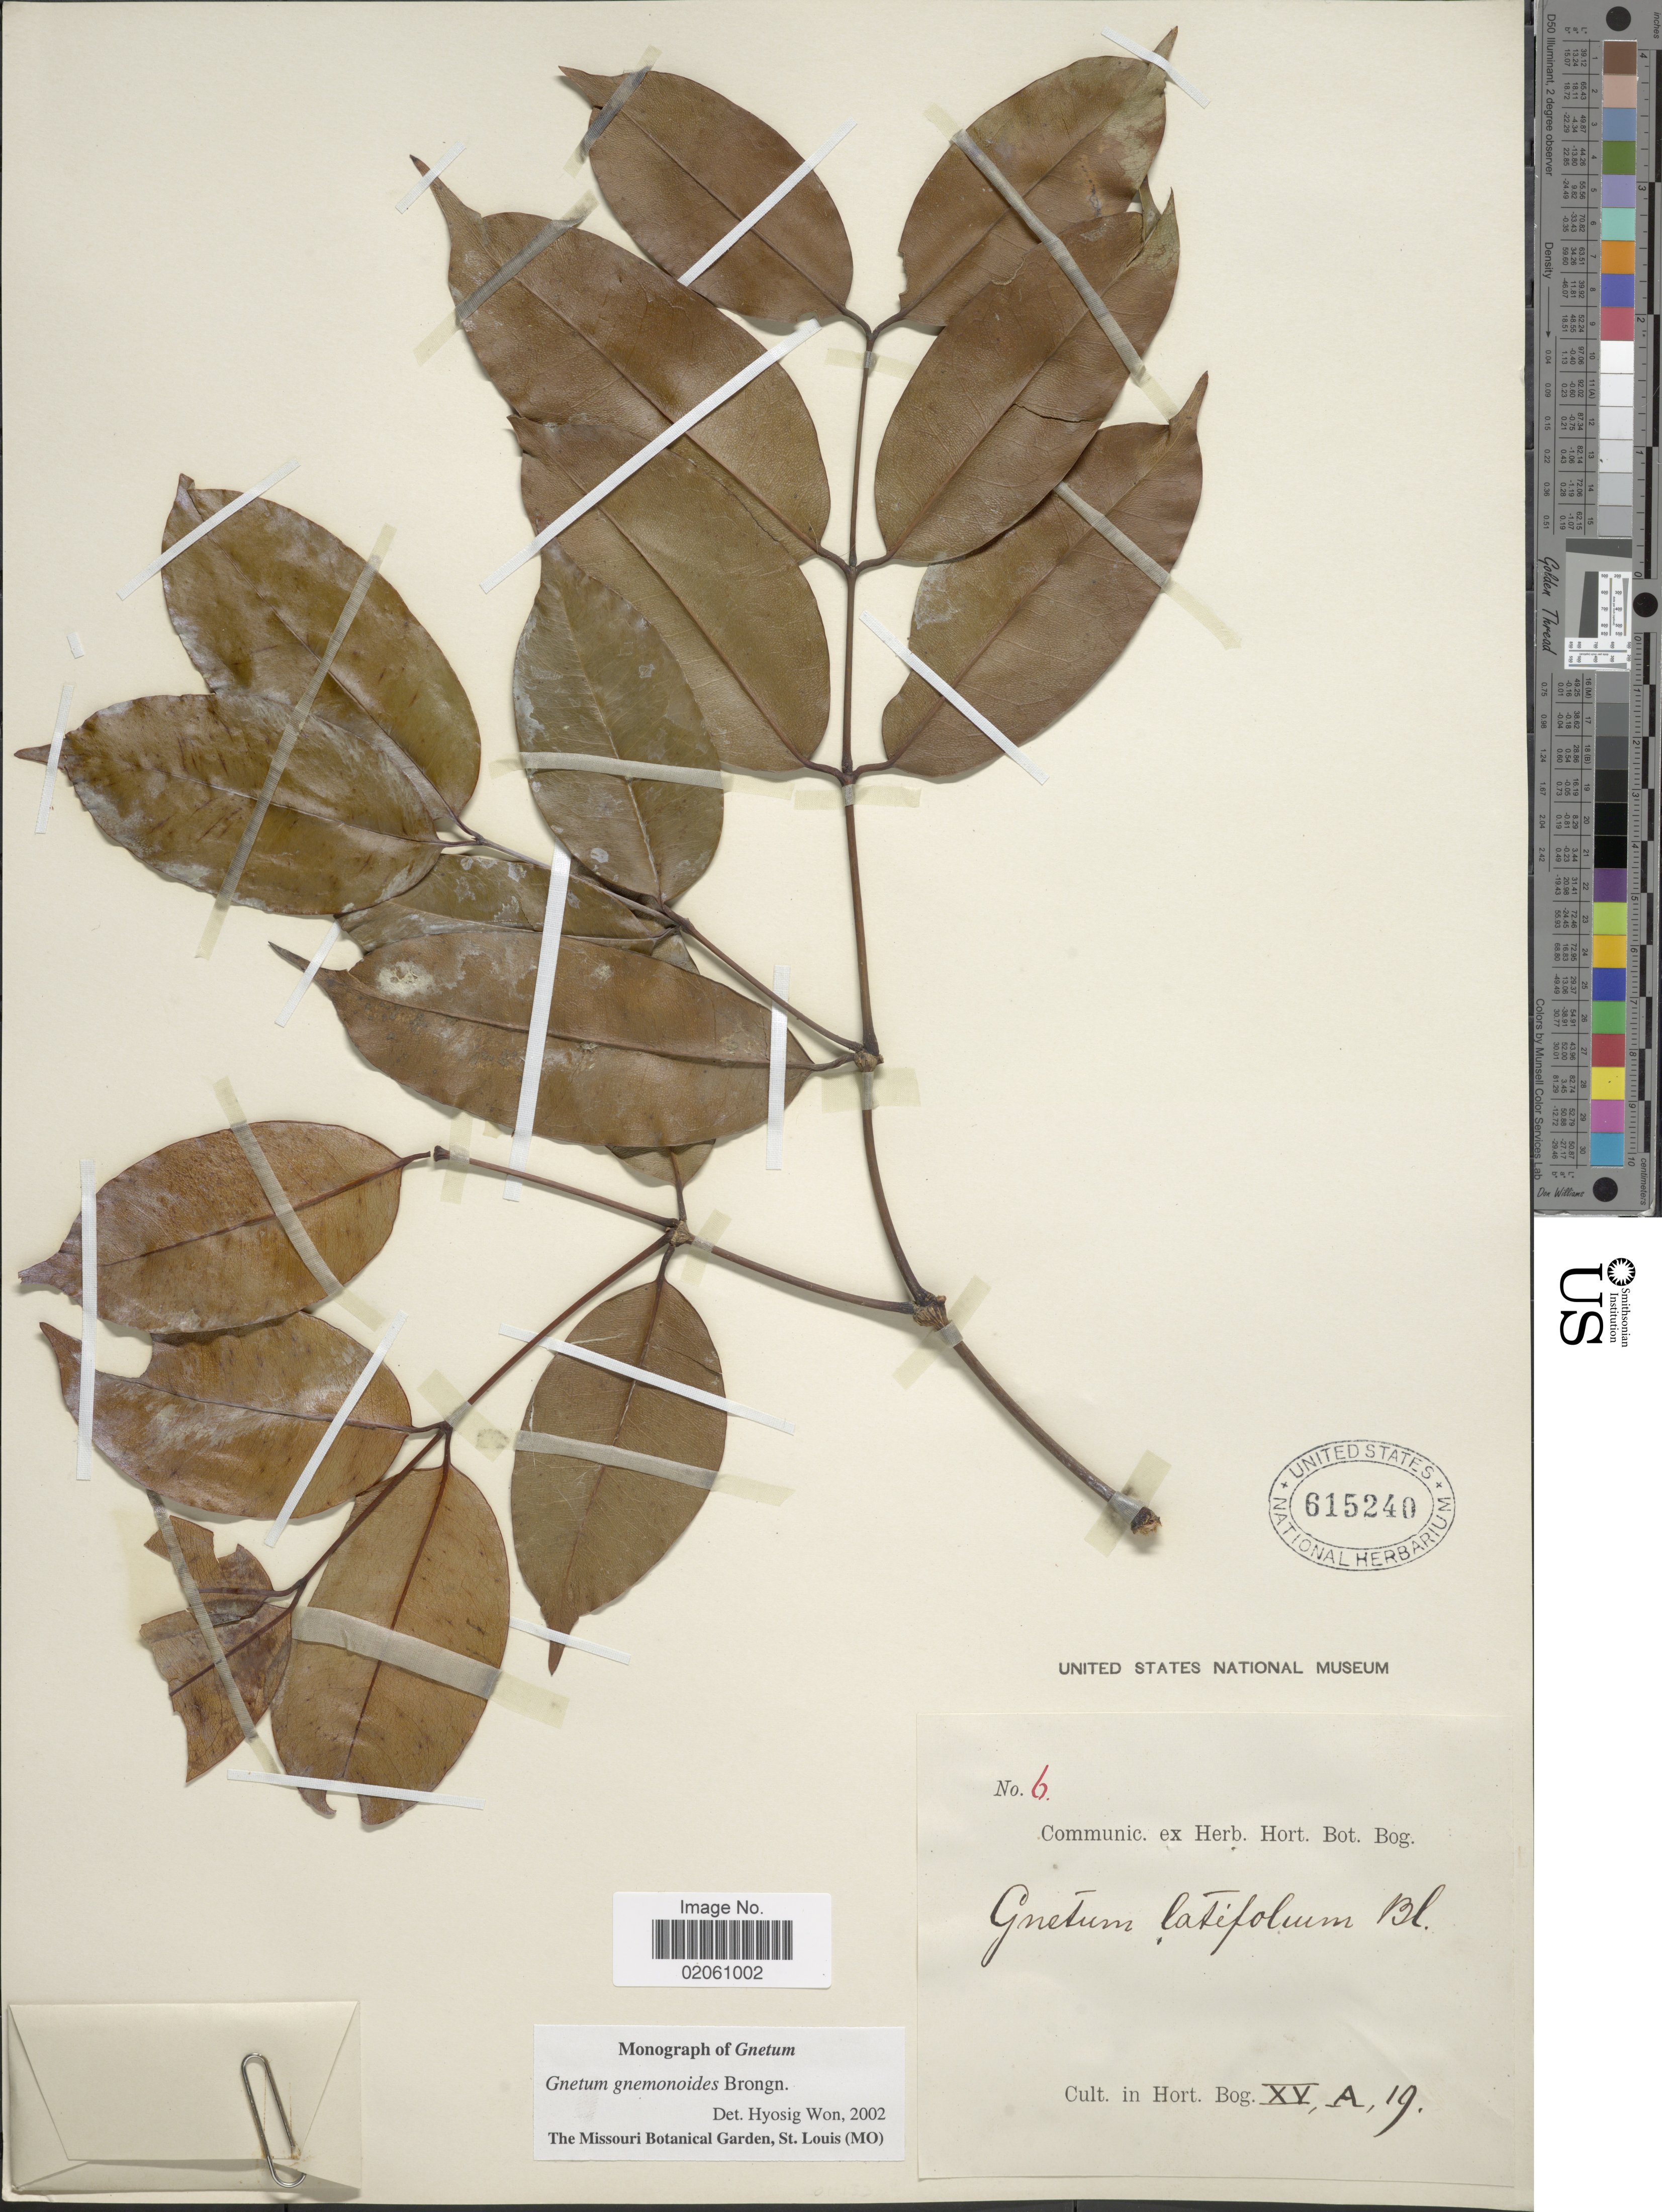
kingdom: Plantae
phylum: Tracheophyta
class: Gnetopsida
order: Gnetales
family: Gnetaceae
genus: Gnetum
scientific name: Gnetum gnemonoides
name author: Brongn.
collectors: ex herb. Hort. Bot. Bog.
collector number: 6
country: Indonesia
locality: Cult. in Hort. Bog.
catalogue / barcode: US 615240